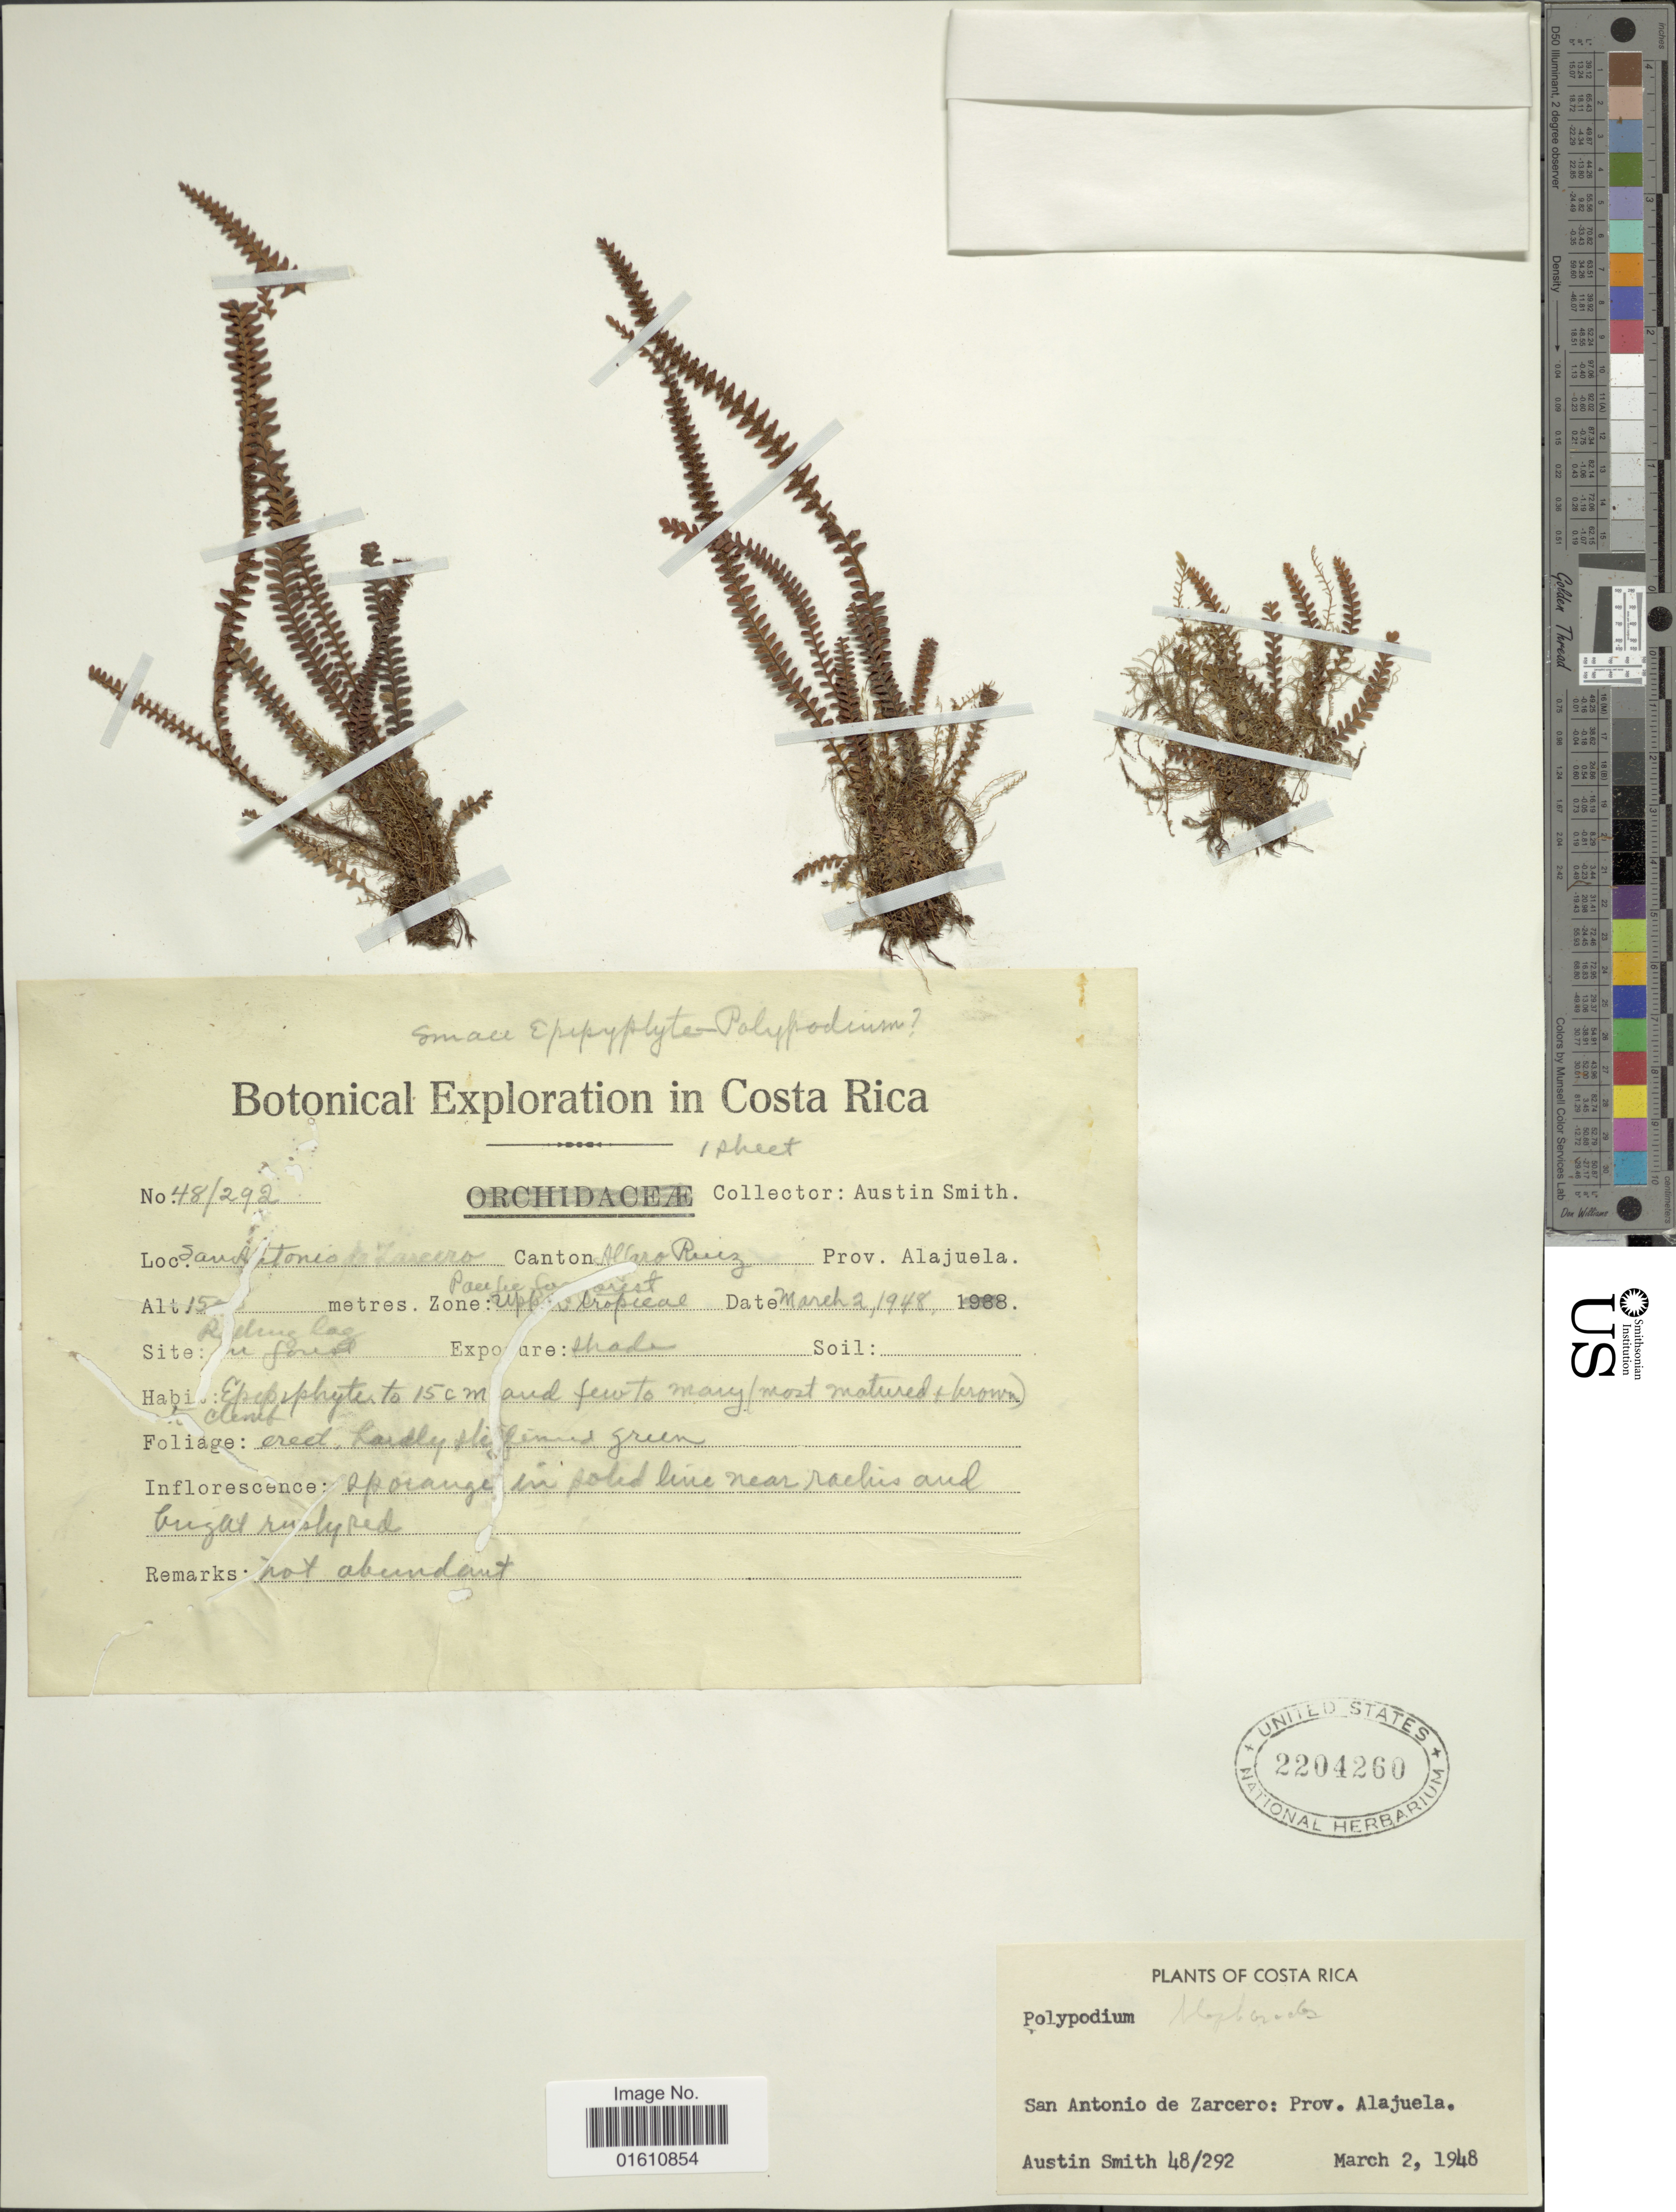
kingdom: Plantae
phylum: Tracheophyta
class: Polypodiopsida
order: Polypodiales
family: Polypodiaceae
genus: Moranopteris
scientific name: Moranopteris taenifolia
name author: (Jenman) R. Y. Hirai & J. Prado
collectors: Aust P. Smith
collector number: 48/292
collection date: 1948-03-02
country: Costa Rica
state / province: Alajuela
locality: San Antonio de Zarcero: Prov. Alajuela, Canton Alfaro Ruiz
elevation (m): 15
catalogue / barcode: US 2204260